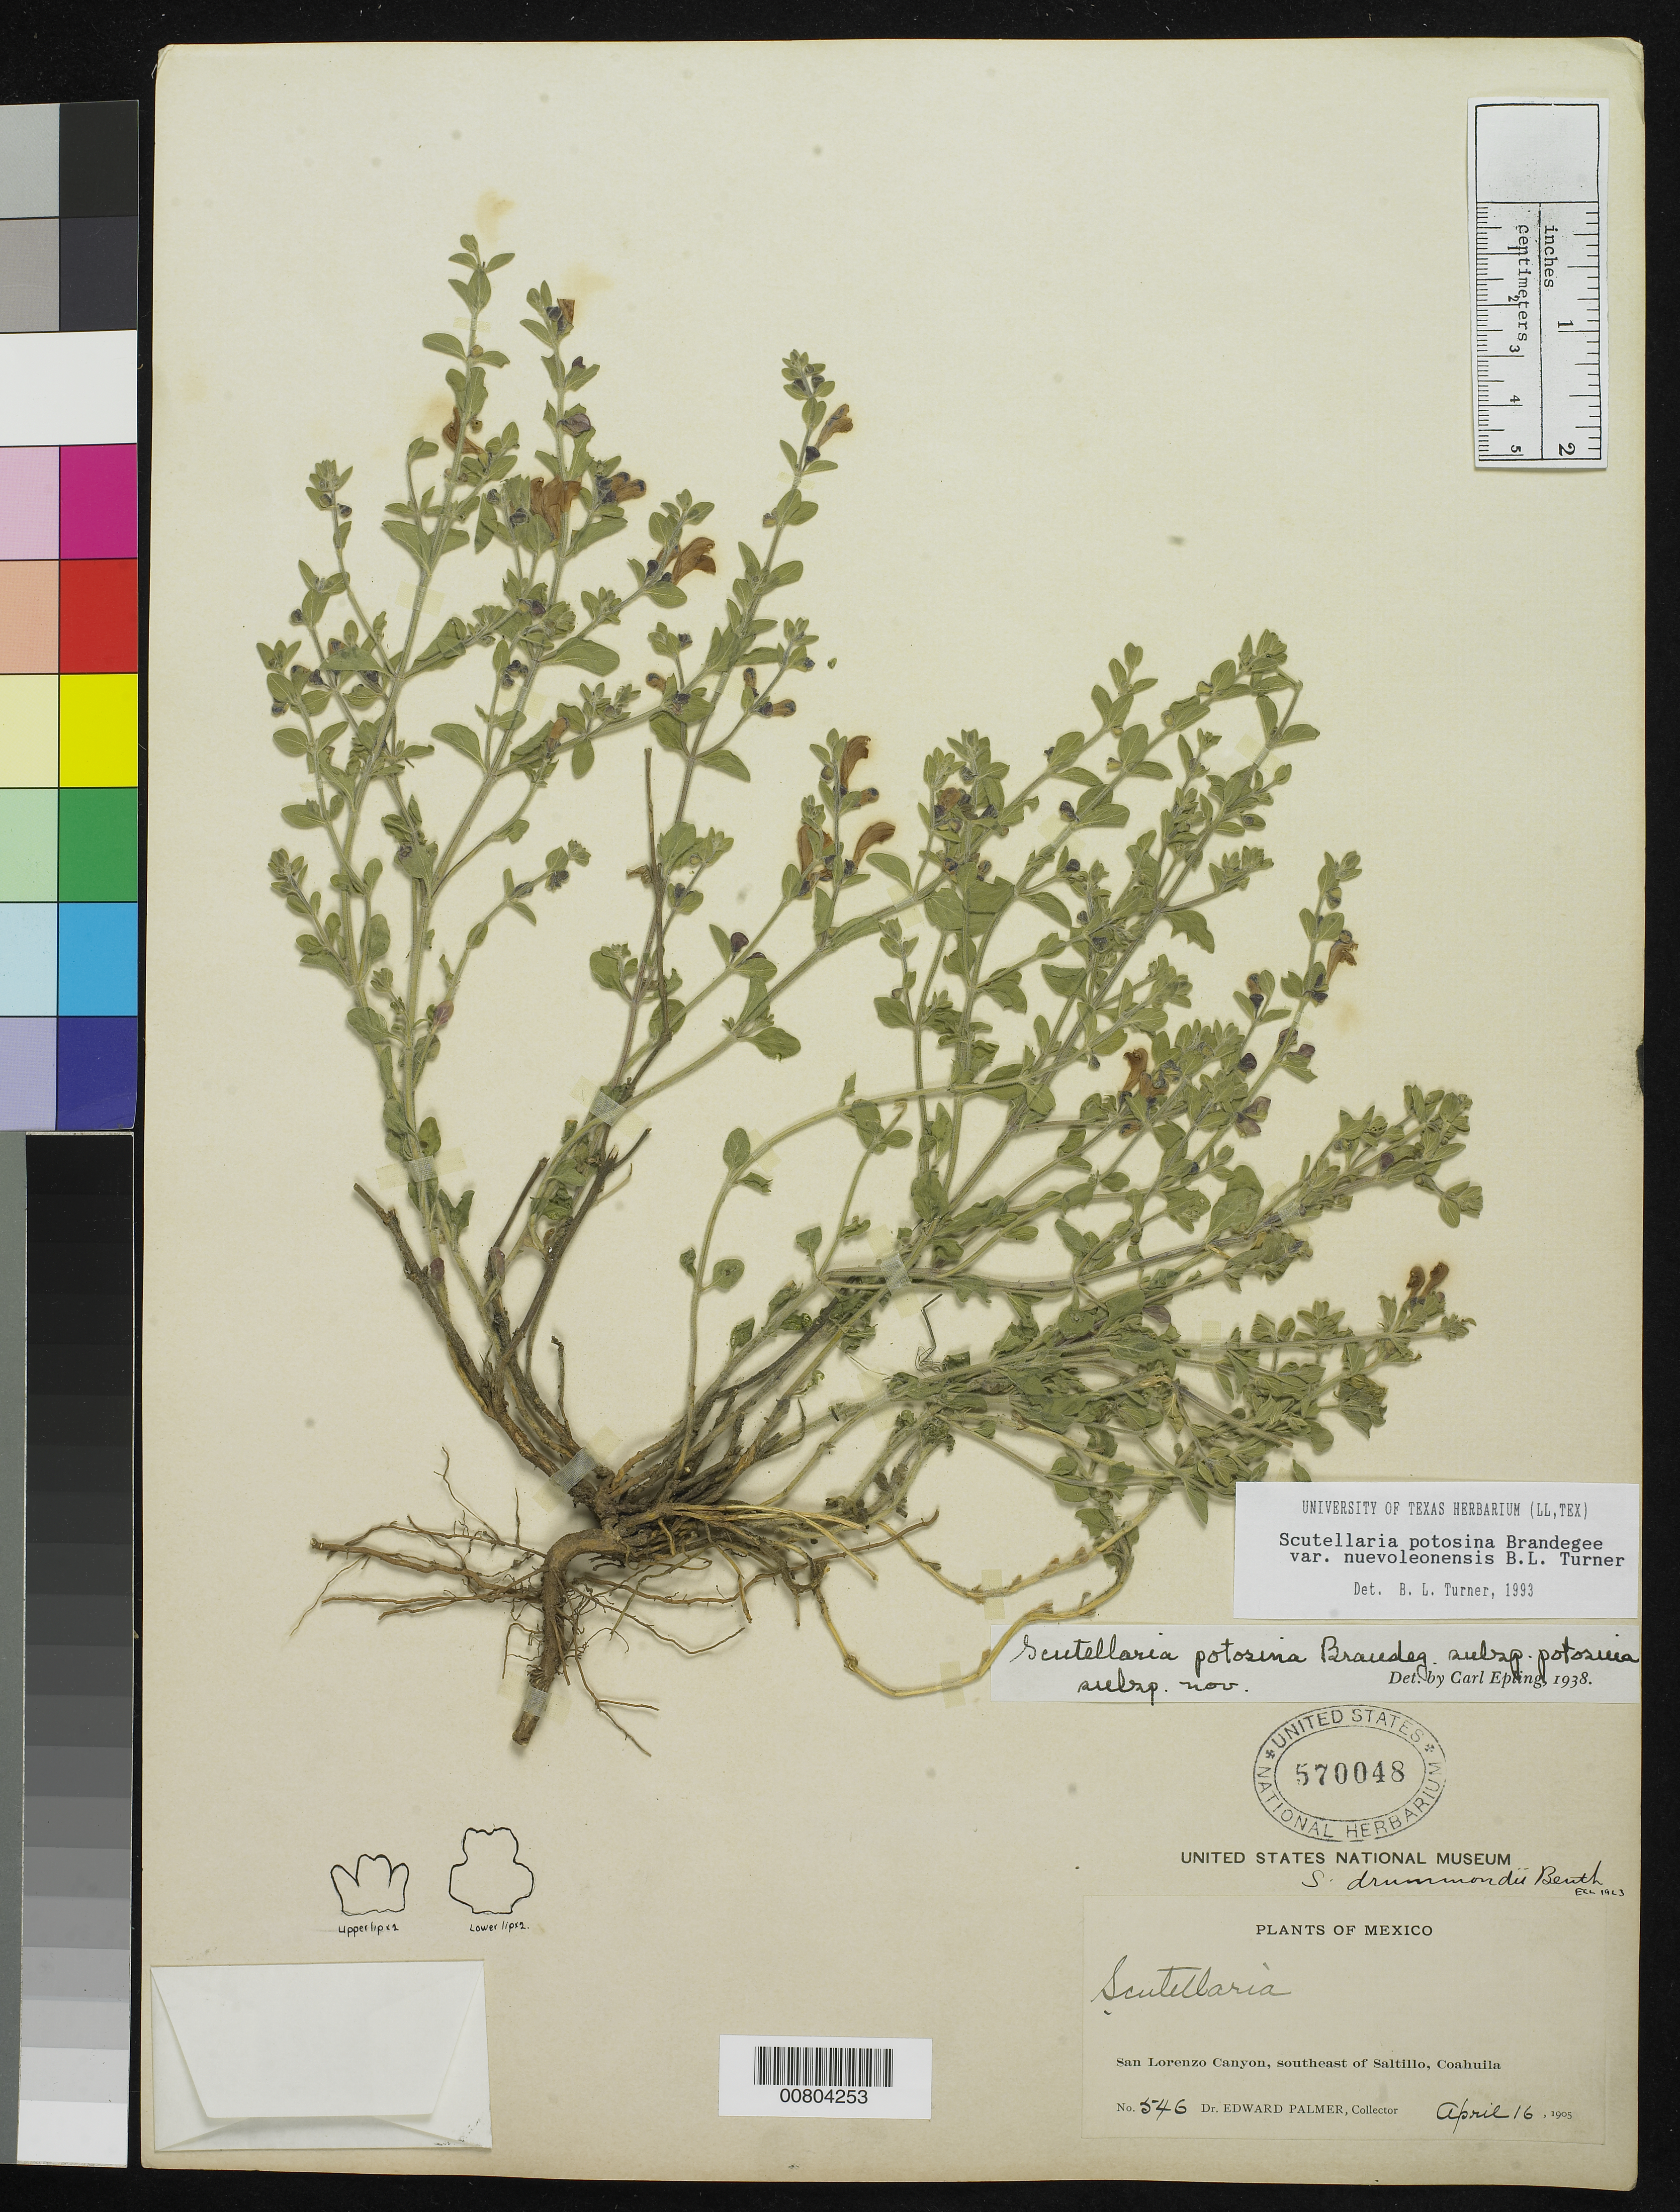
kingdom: Plantae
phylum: Tracheophyta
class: Magnoliopsida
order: Lamiales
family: Lamiaceae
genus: Scutellaria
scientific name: Scutellaria potosina var. nuevoleonensis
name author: Brandegee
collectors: E. Palmer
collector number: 546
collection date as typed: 16 Apr 1905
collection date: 1905-04-16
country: Mexico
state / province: Coahuila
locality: San Lorenzo Canyon, southeast of Saltillo, Coahuila.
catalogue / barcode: US 570048